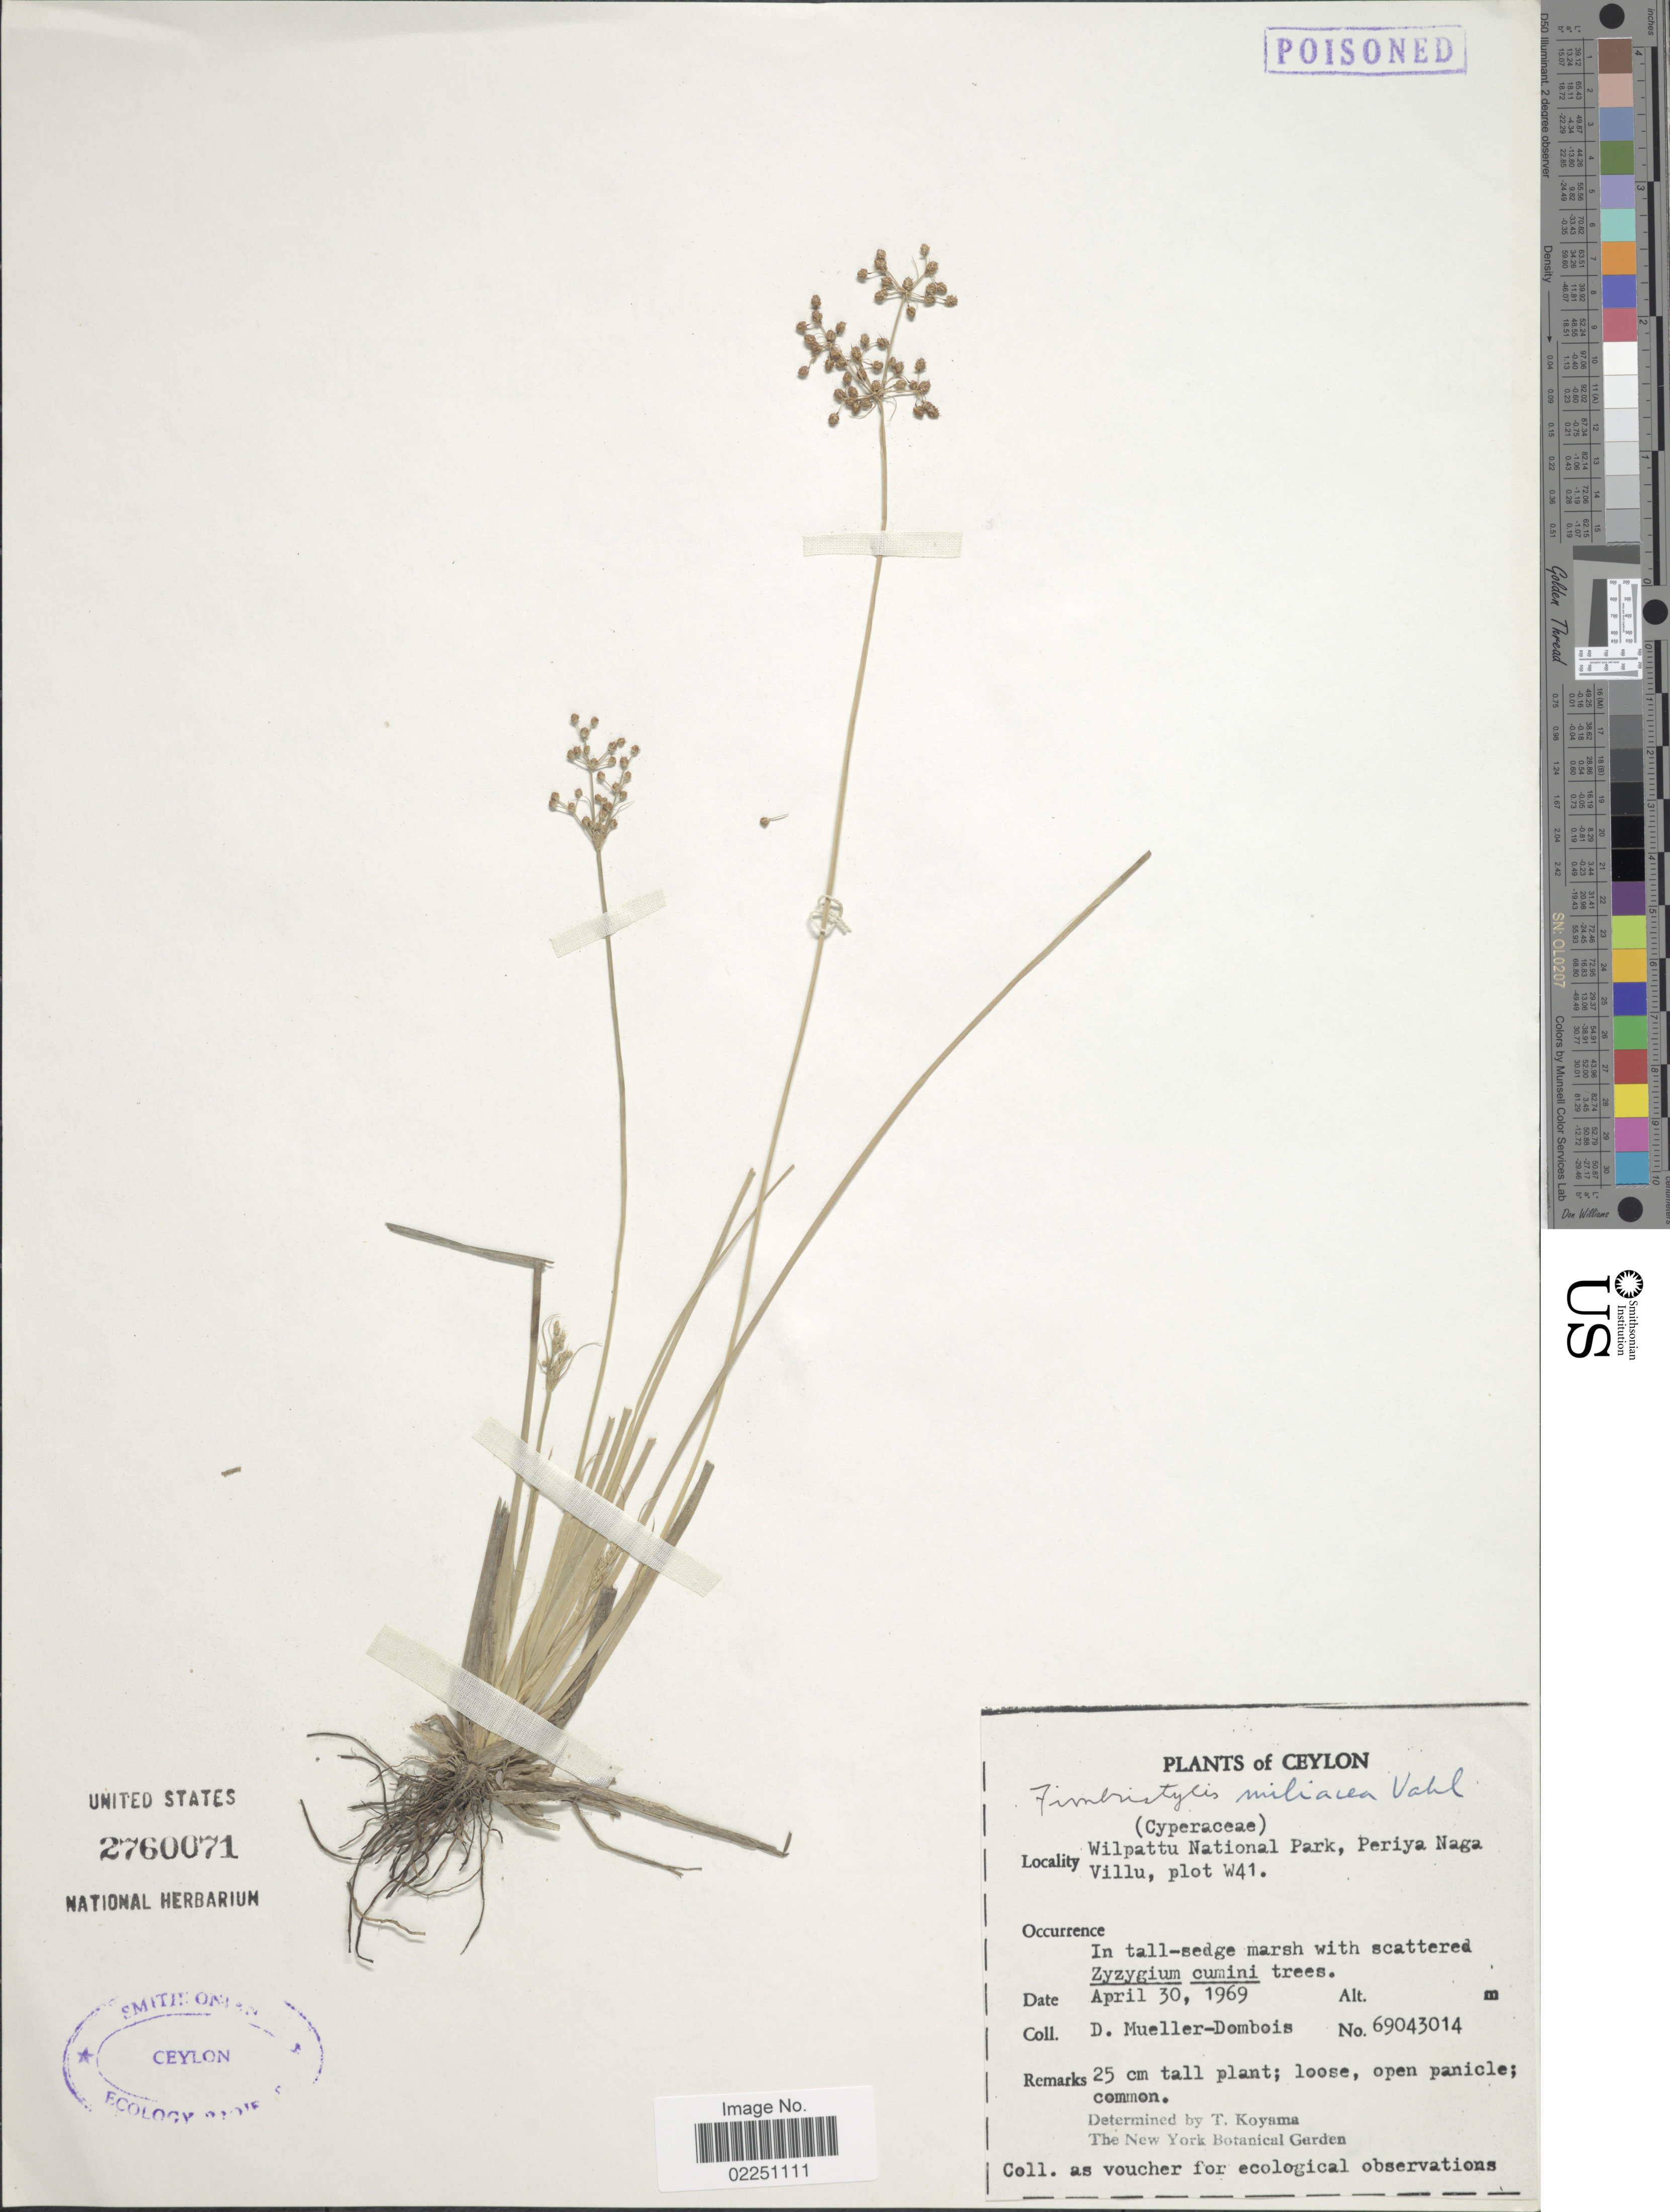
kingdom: Plantae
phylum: Tracheophyta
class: Liliopsida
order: Poales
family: Cyperaceae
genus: Fimbristylis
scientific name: Fimbristylis littoralis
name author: Gaudich.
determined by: Strong, M. T., (US), Smithsonian Institution - National Museum of Natural History (UNITED STATES)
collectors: D. Mueller-Dombois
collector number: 69043014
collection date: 1969-04-30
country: Sri Lanka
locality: Willpattu National Park, Periya Naga Villu, plot W41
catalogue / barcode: US 2760071